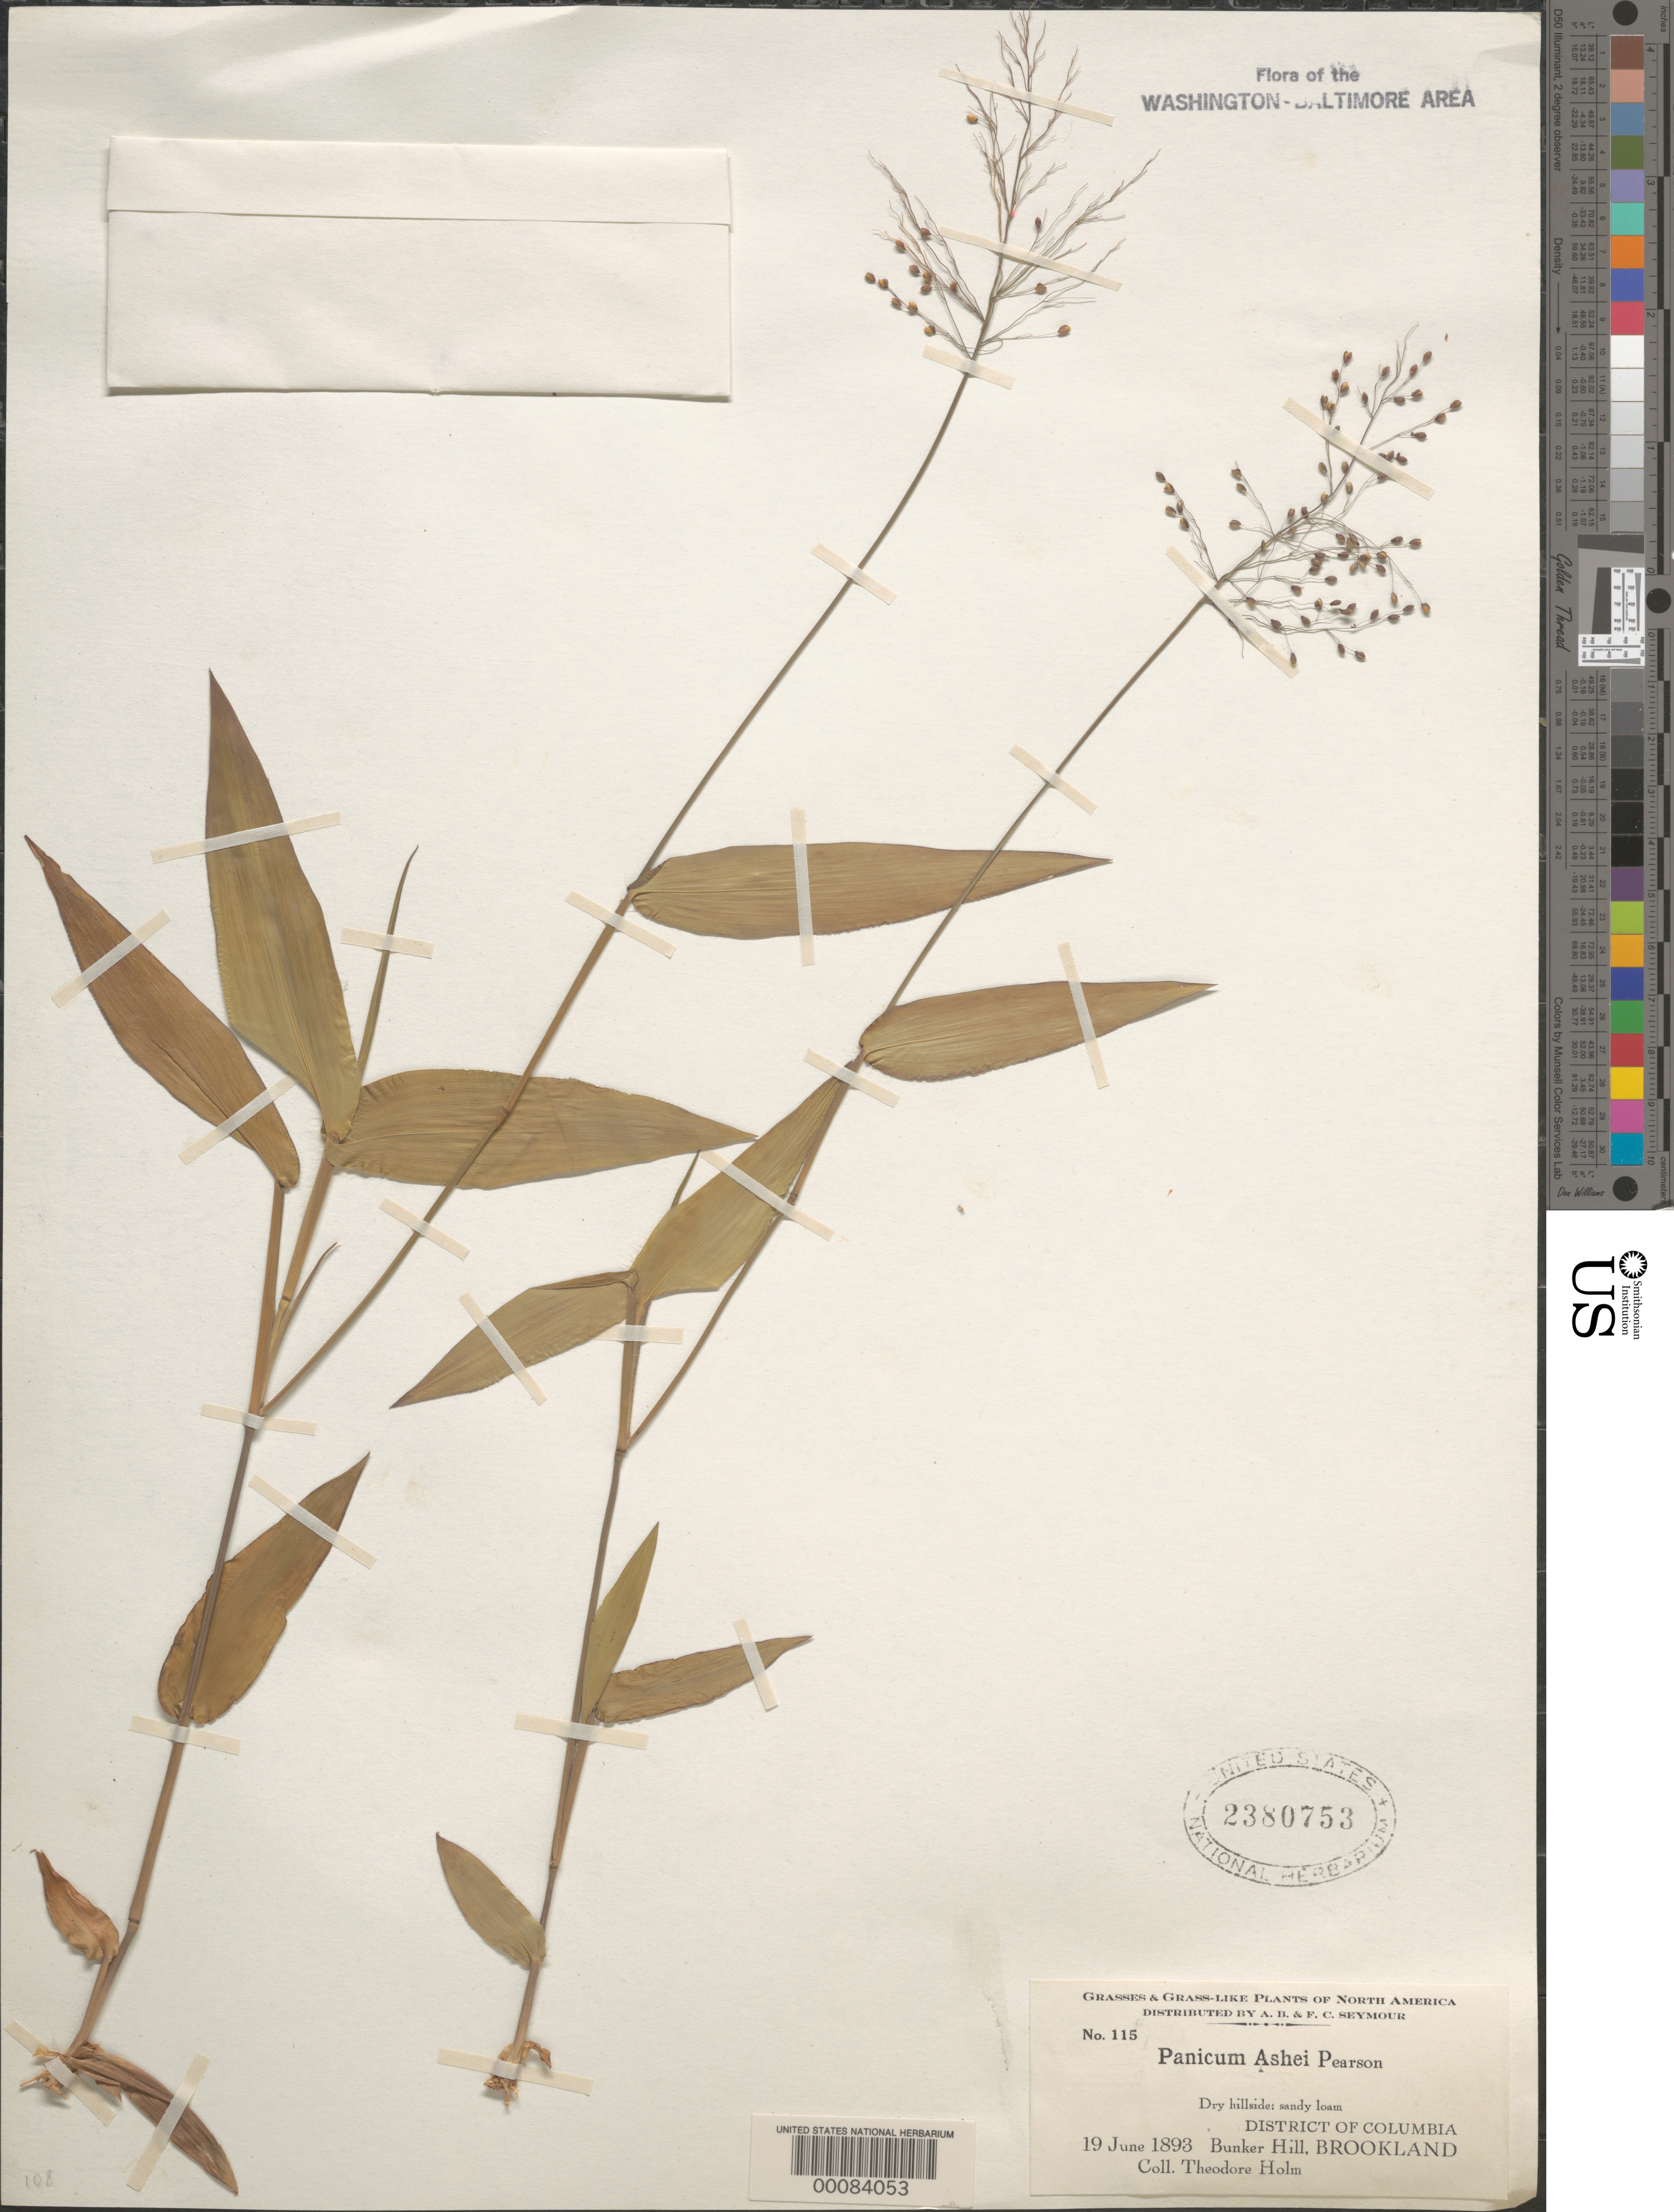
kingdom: Plantae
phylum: Tracheophyta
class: Liliopsida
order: Poales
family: Poaceae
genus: Dichanthelium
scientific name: Dichanthelium commutatum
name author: (Schult.) Gould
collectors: T. Holm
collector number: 115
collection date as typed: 19 Jun 1893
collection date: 1893-06-19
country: United States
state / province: District of Columbia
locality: Bunker Hill, Brookland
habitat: Dry hillside, sandy loam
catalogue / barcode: US 2380753